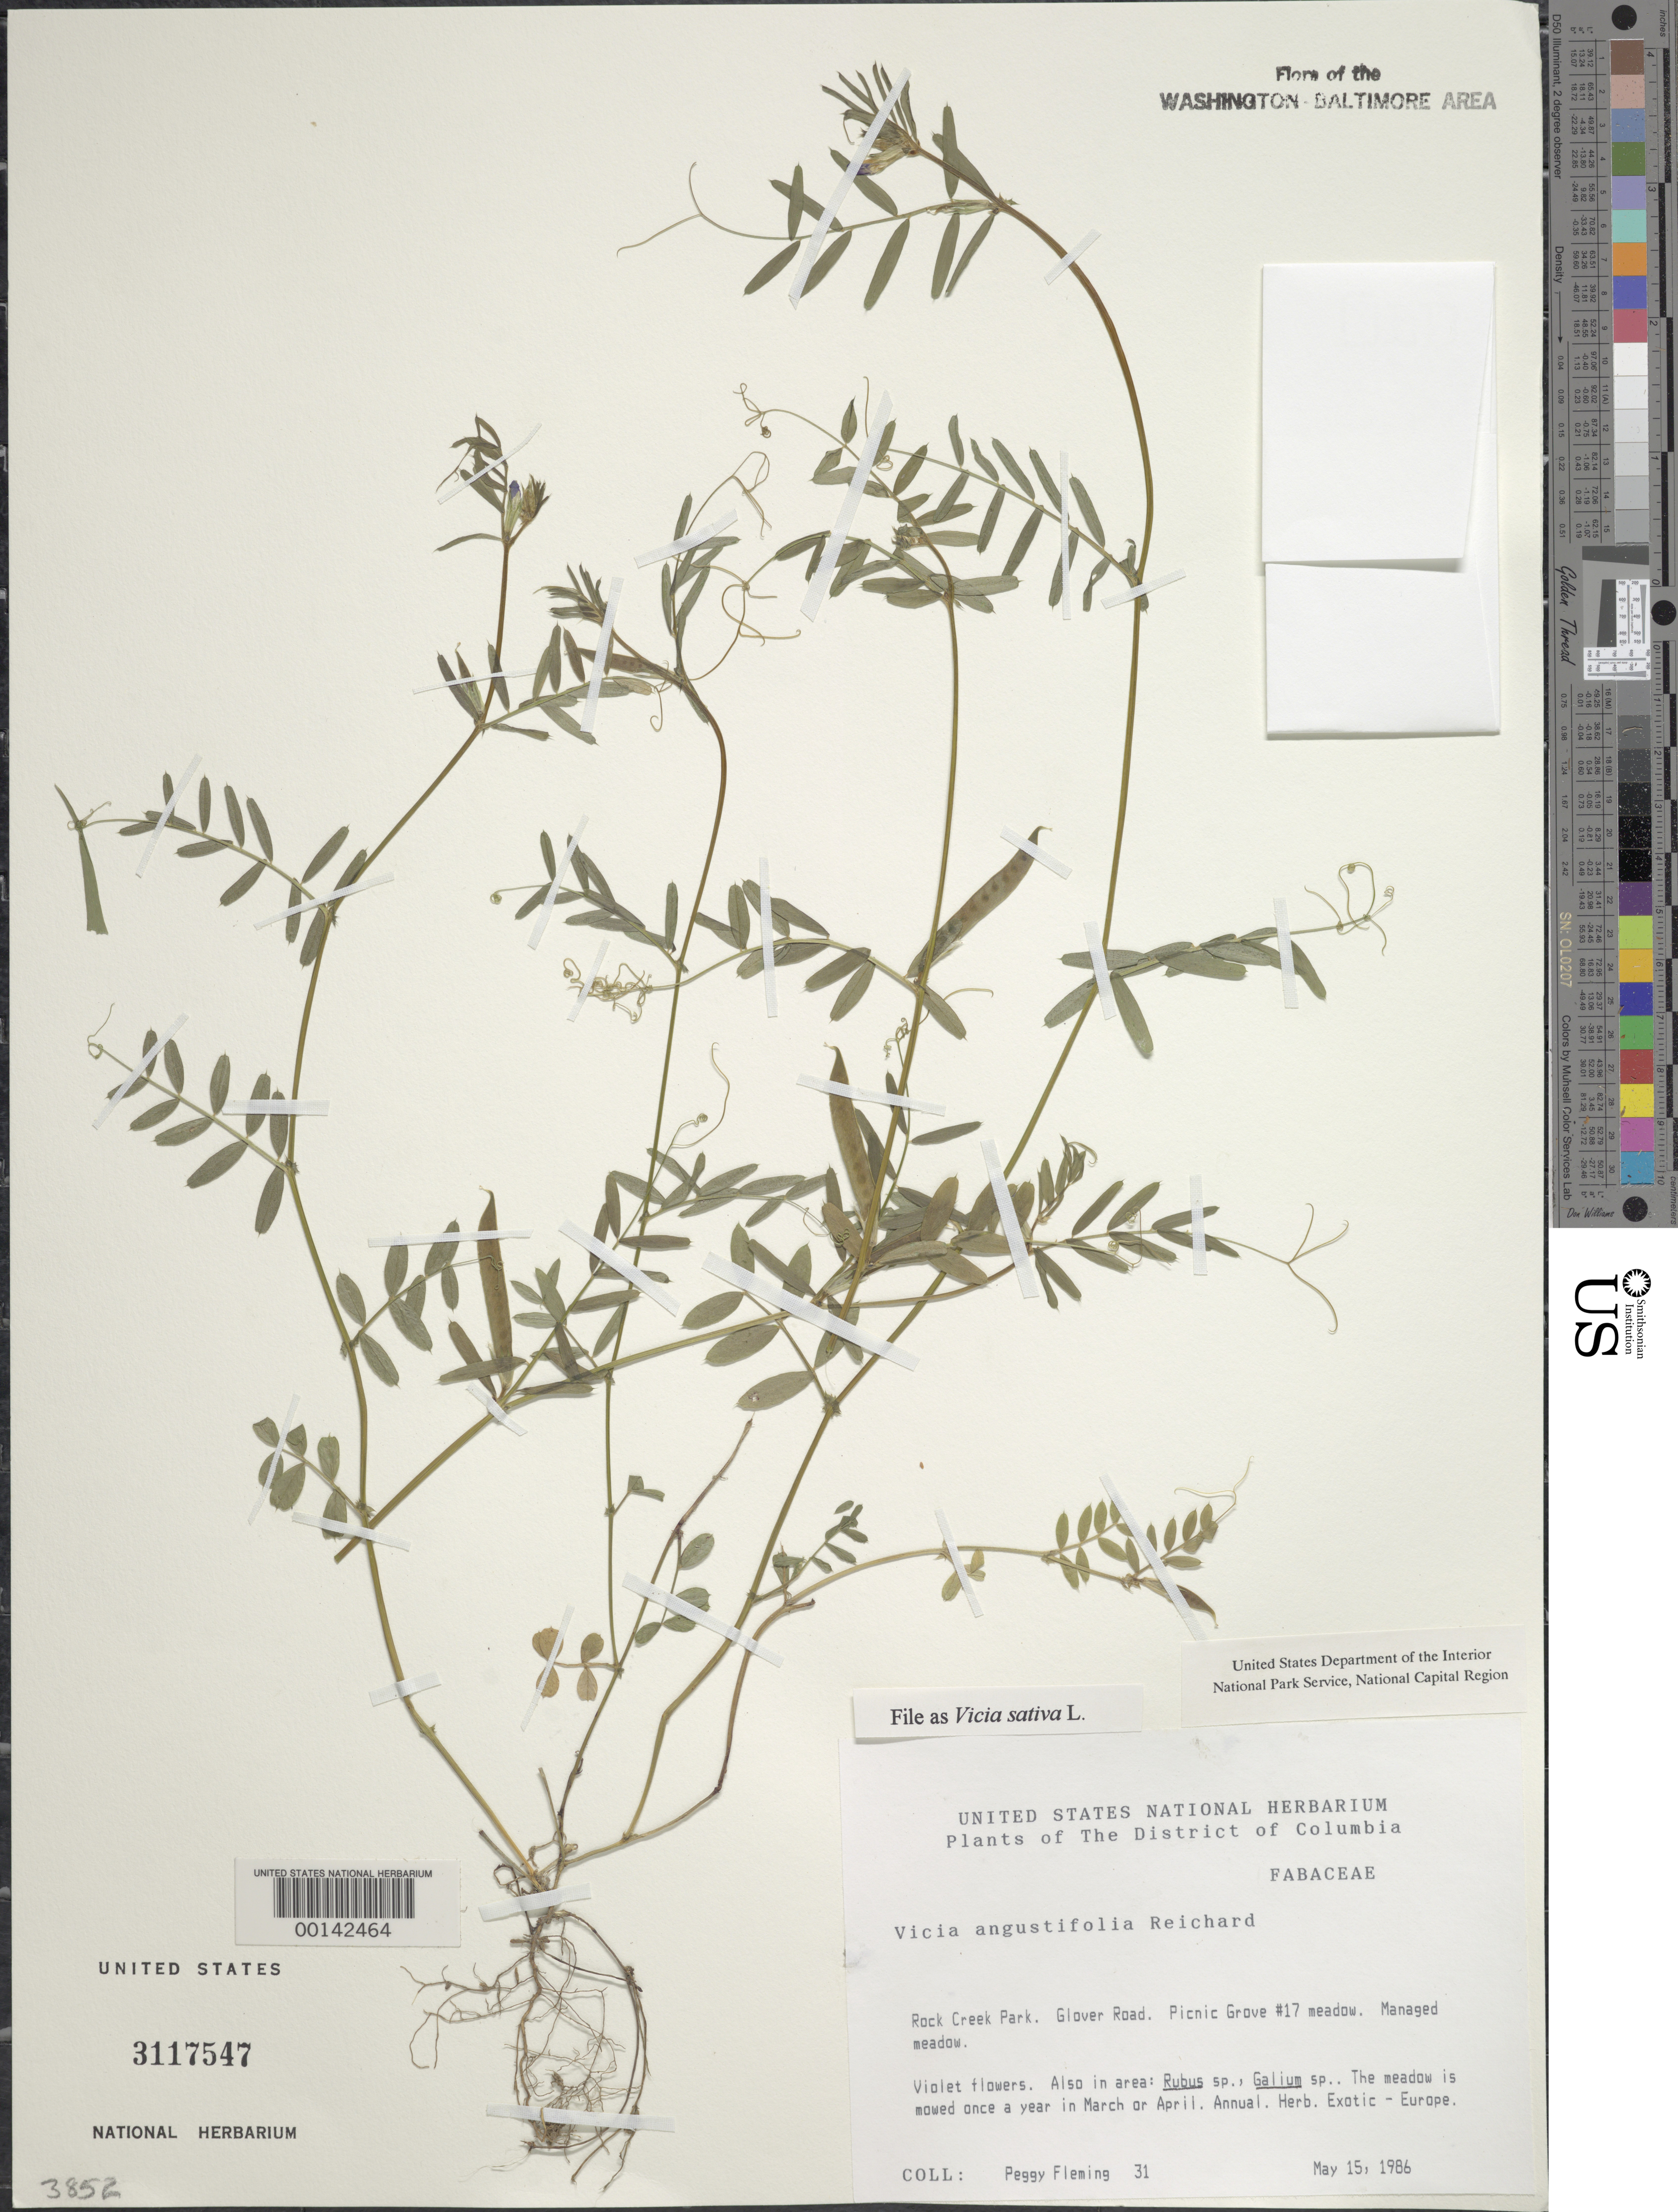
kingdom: Plantae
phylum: Tracheophyta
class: Magnoliopsida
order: Fabales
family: Fabaceae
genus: Vicia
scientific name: Vicia sativa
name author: L.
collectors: P. Fleming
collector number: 31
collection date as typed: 15 May 1986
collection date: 1986-05-15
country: United States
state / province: District of Columbia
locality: Rock Creek Park. Glover Road. Picnic Grove #17 meadow. Rock Creek Park and vicinity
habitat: Managed meadow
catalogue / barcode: US 3117547